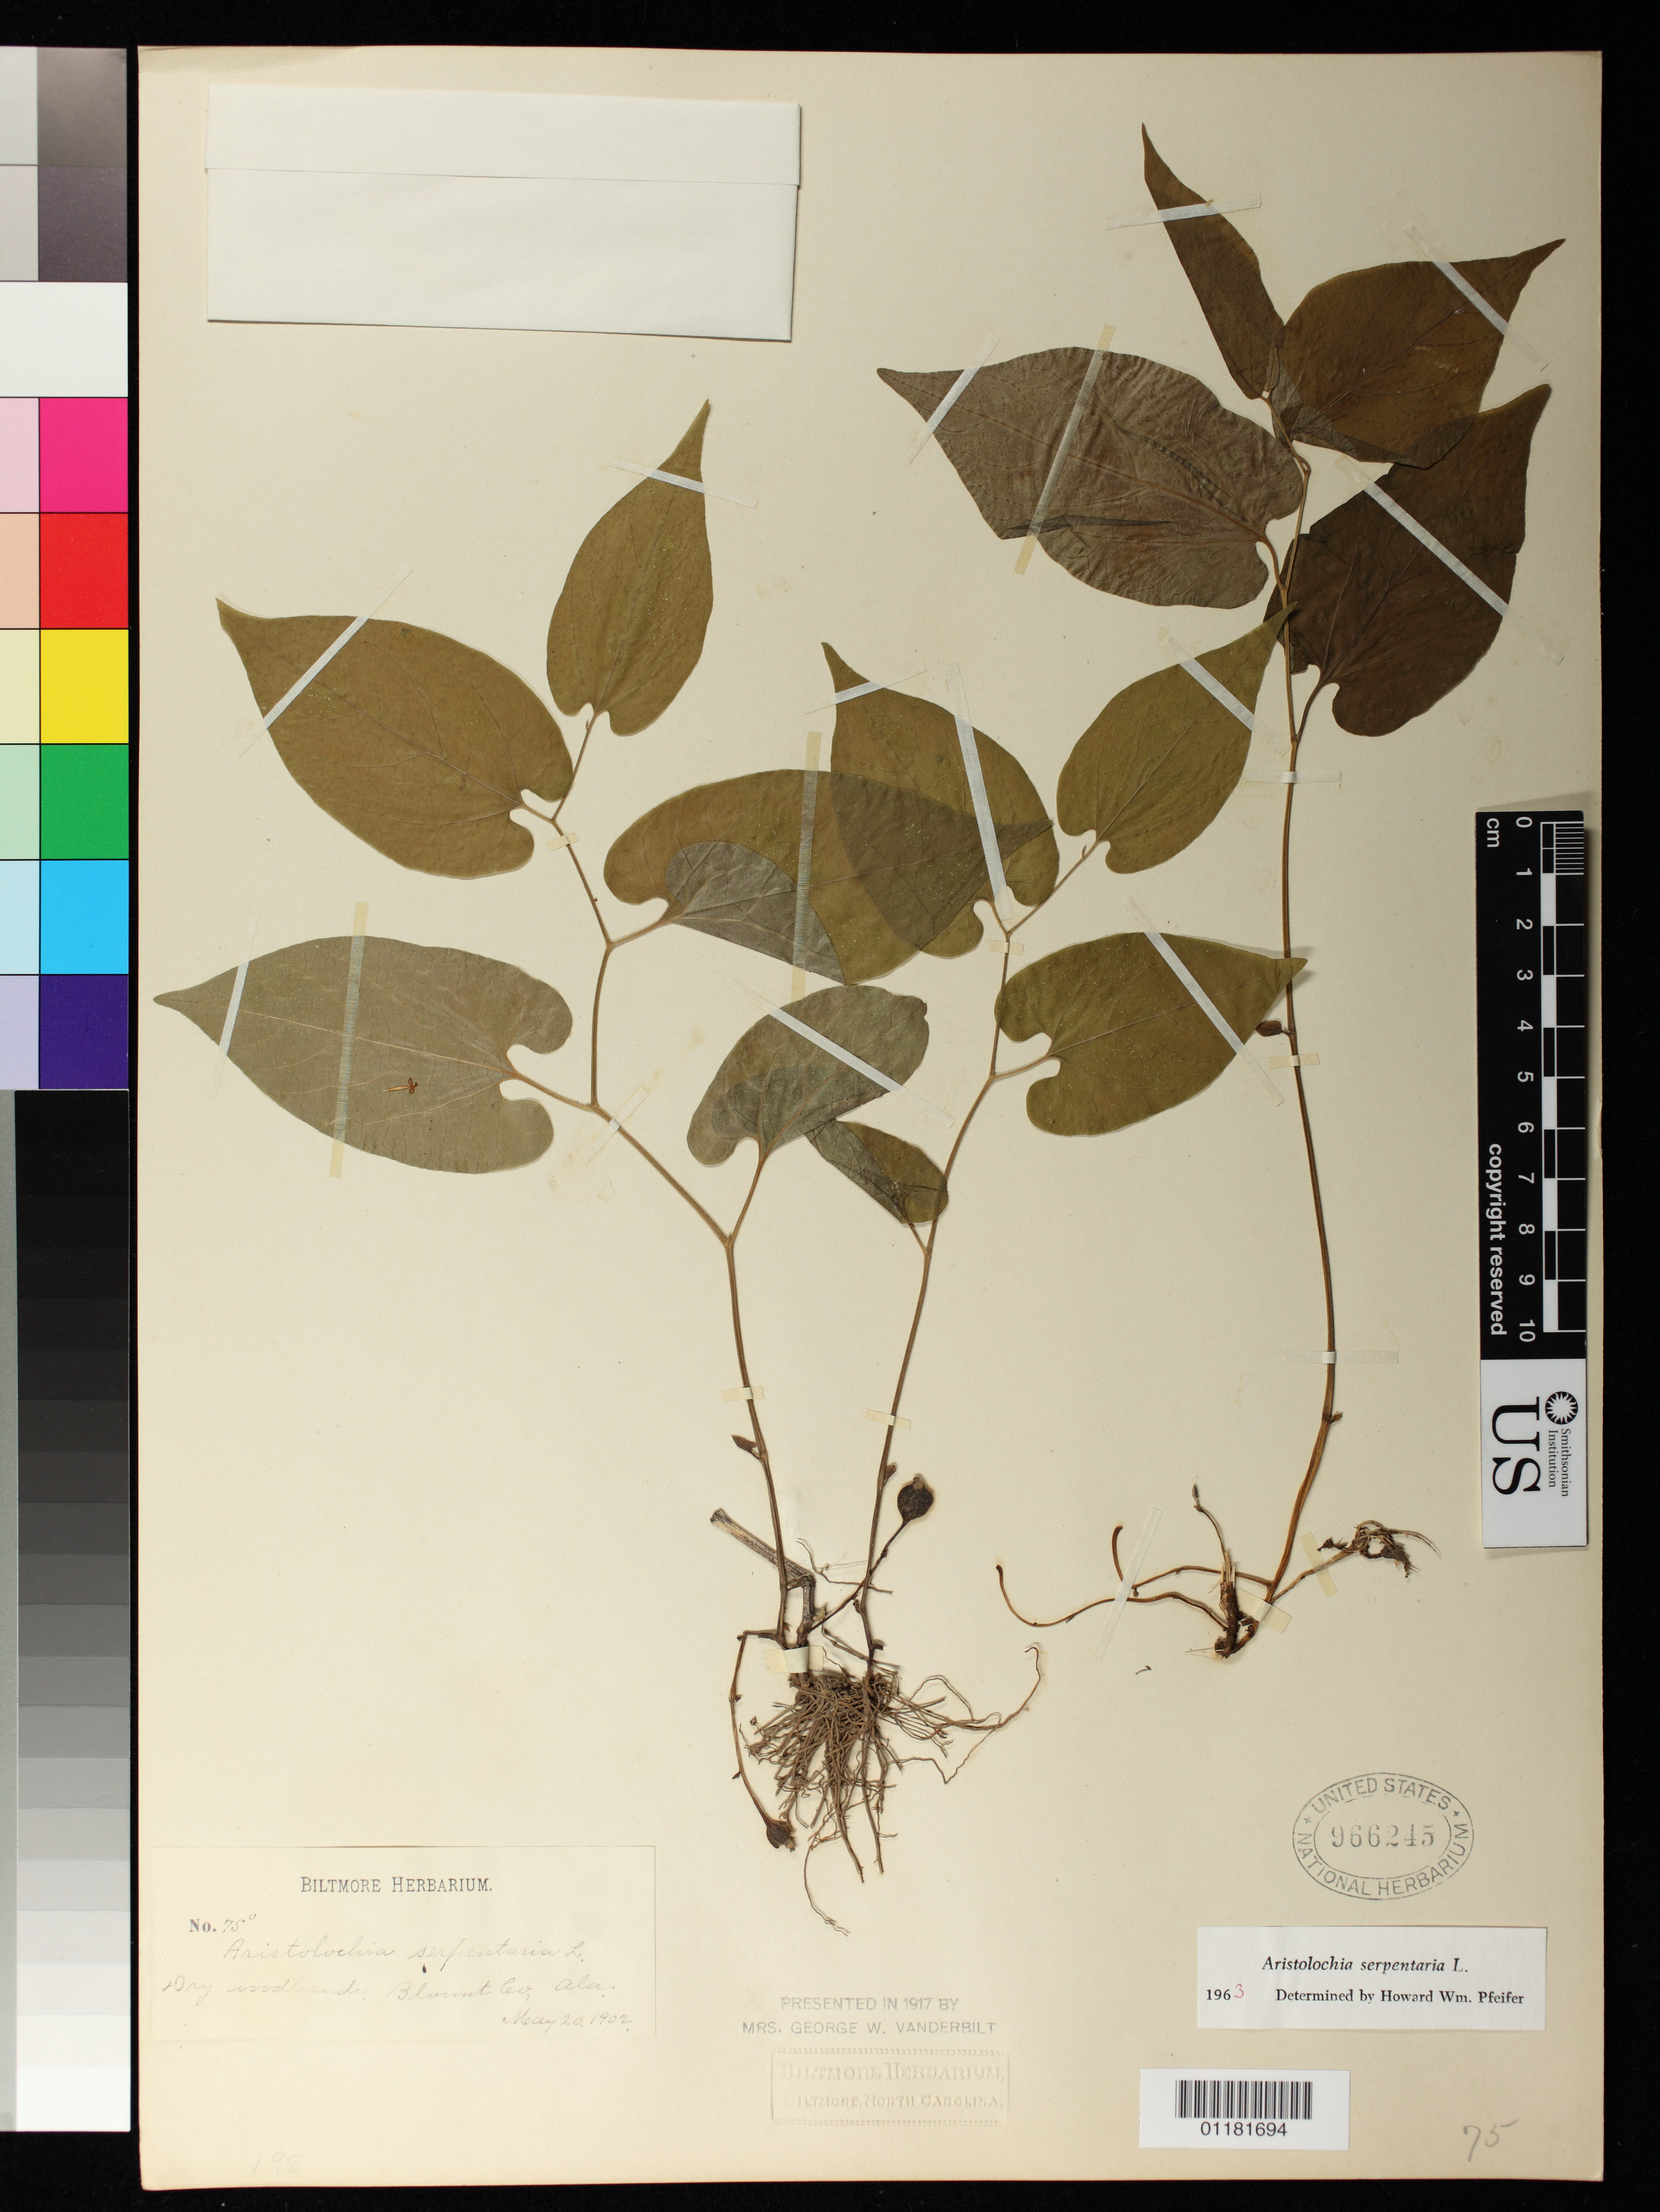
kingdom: Plantae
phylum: Tracheophyta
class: Magnoliopsida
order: Piperales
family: Aristolochiaceae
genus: Aristolochia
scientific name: Aristolochia serpentaria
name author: L.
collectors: ex herb. Biltmore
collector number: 75o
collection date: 1902-05-20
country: United States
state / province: Alabama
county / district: Blount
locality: Blount County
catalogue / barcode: US 966245